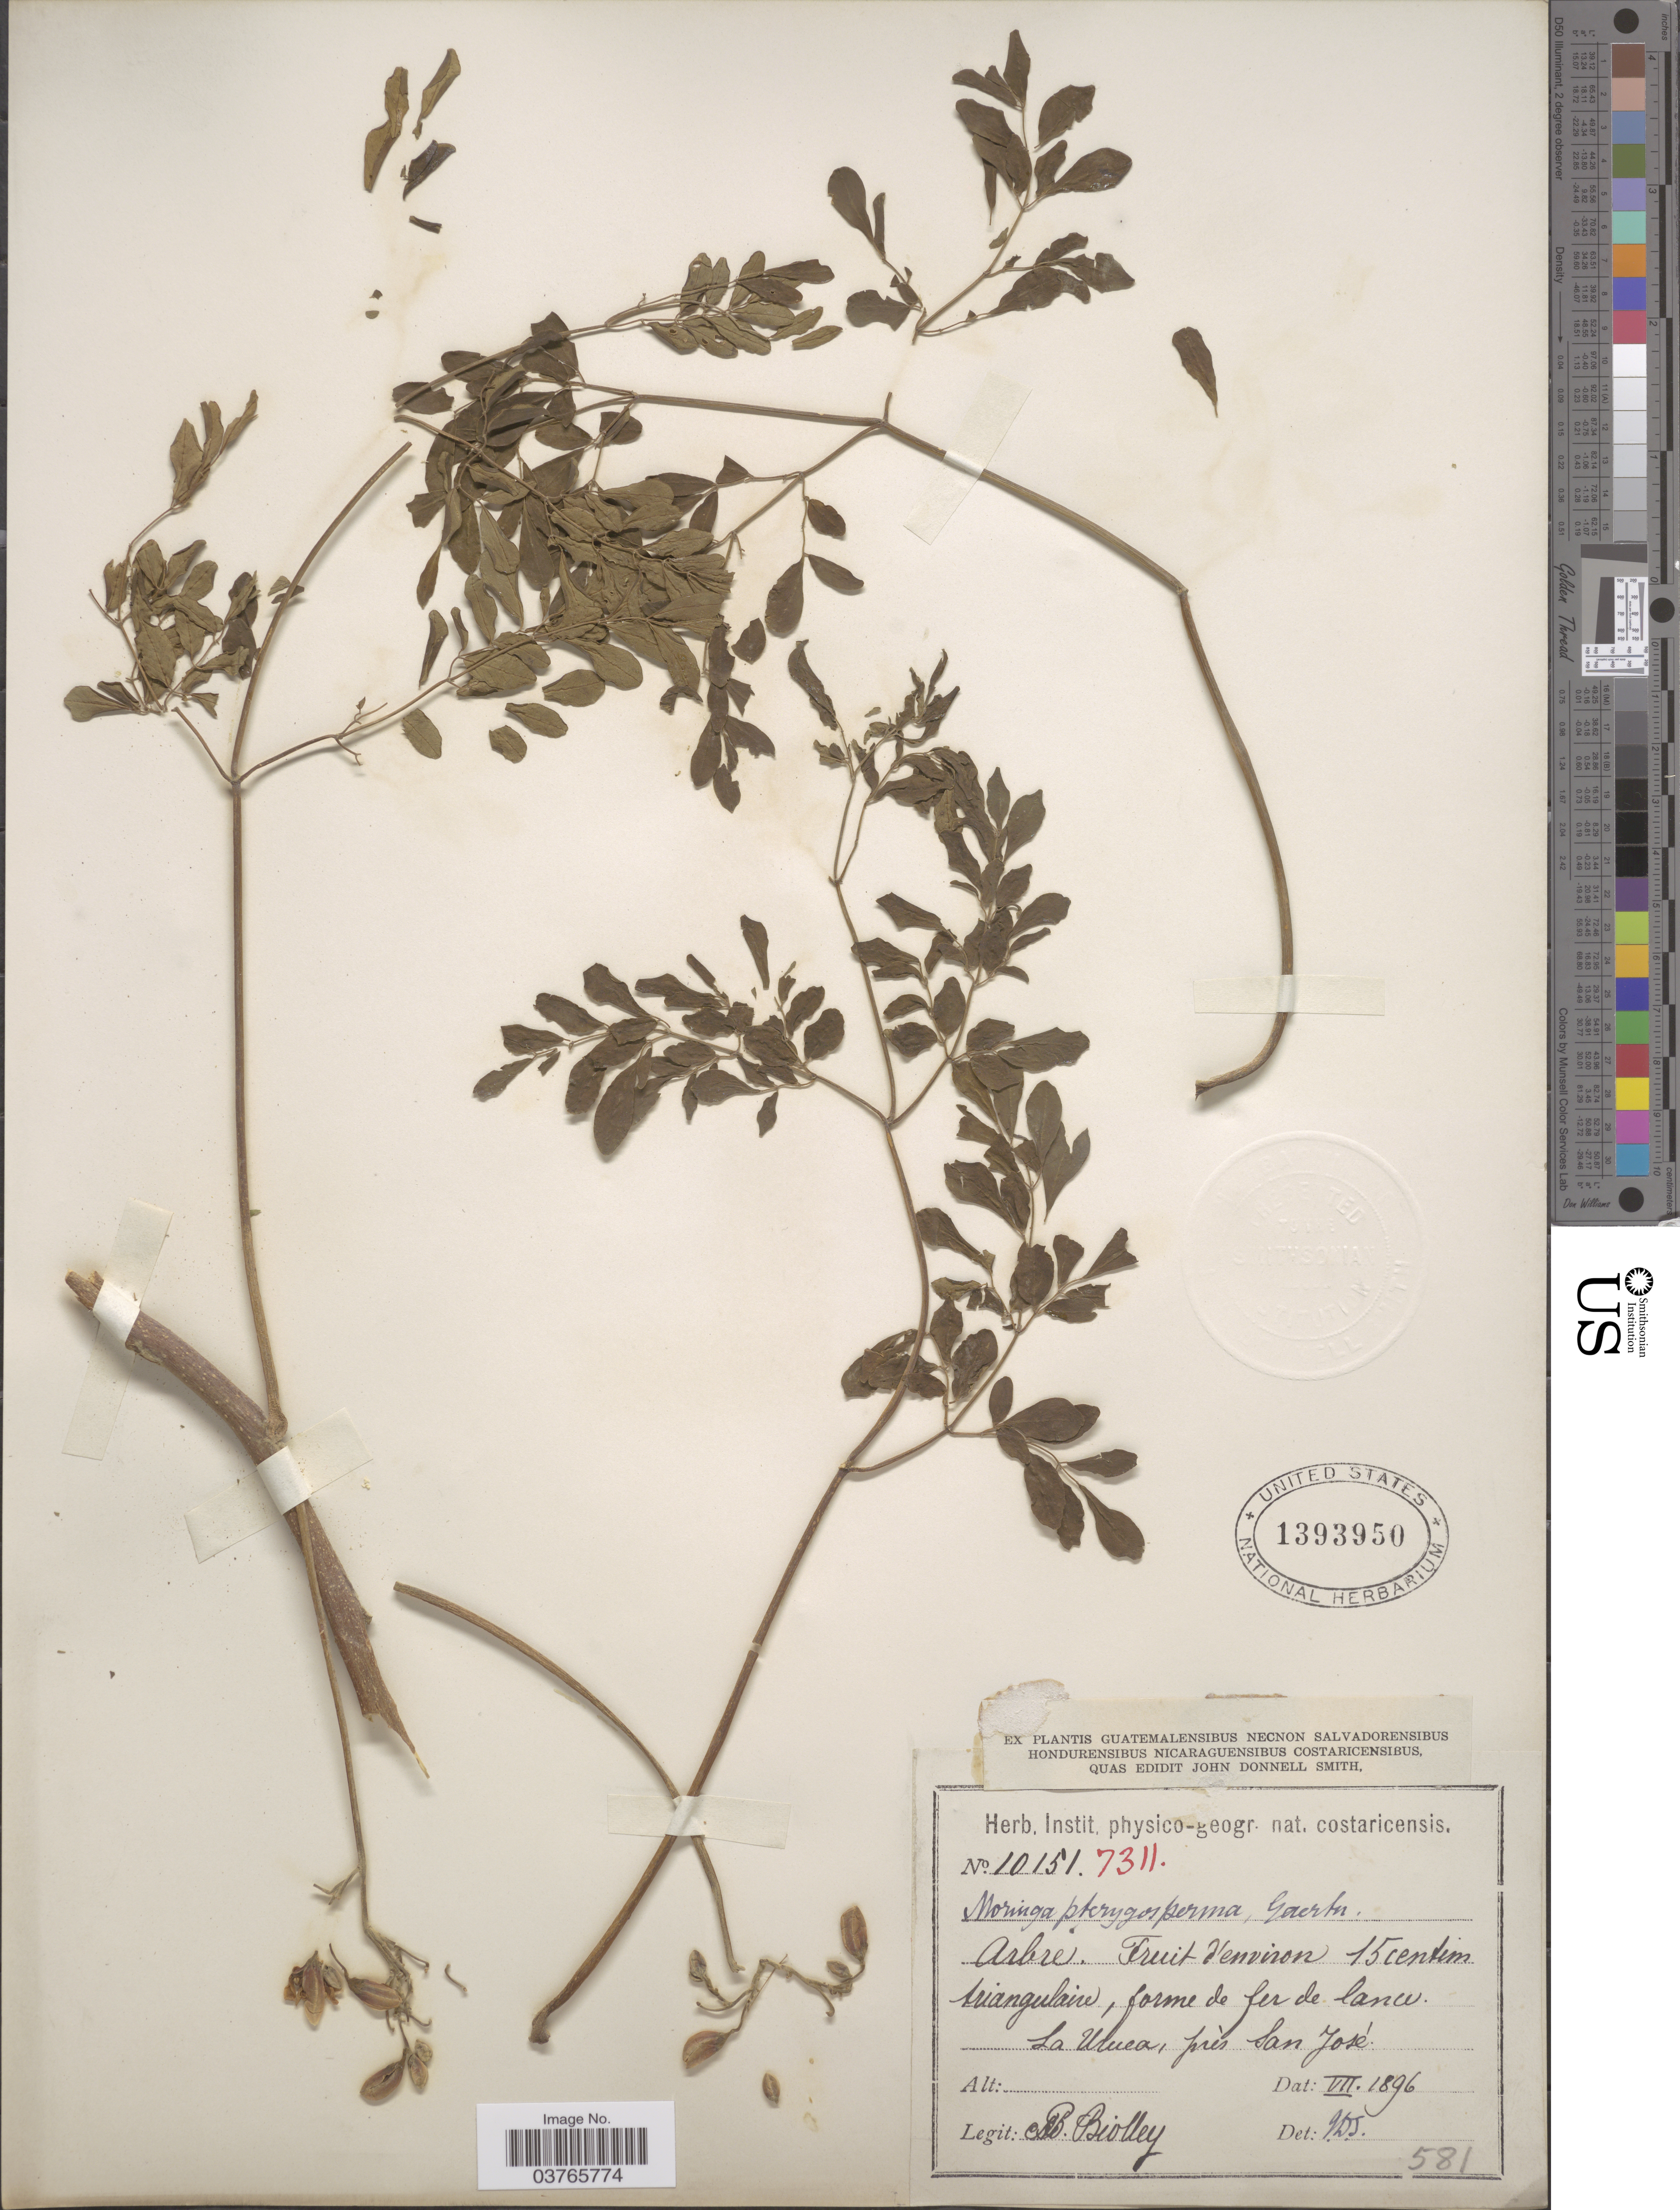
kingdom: Plantae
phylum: Tracheophyta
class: Magnoliopsida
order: Brassicales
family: Moringaceae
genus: Moringa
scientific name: Moringa oleifera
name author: Lam.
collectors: P. Biolley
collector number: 10151/7311?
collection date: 1896-07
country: Costa Rica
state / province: San José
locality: La Uruca, près San Josè.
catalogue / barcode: US 1393950